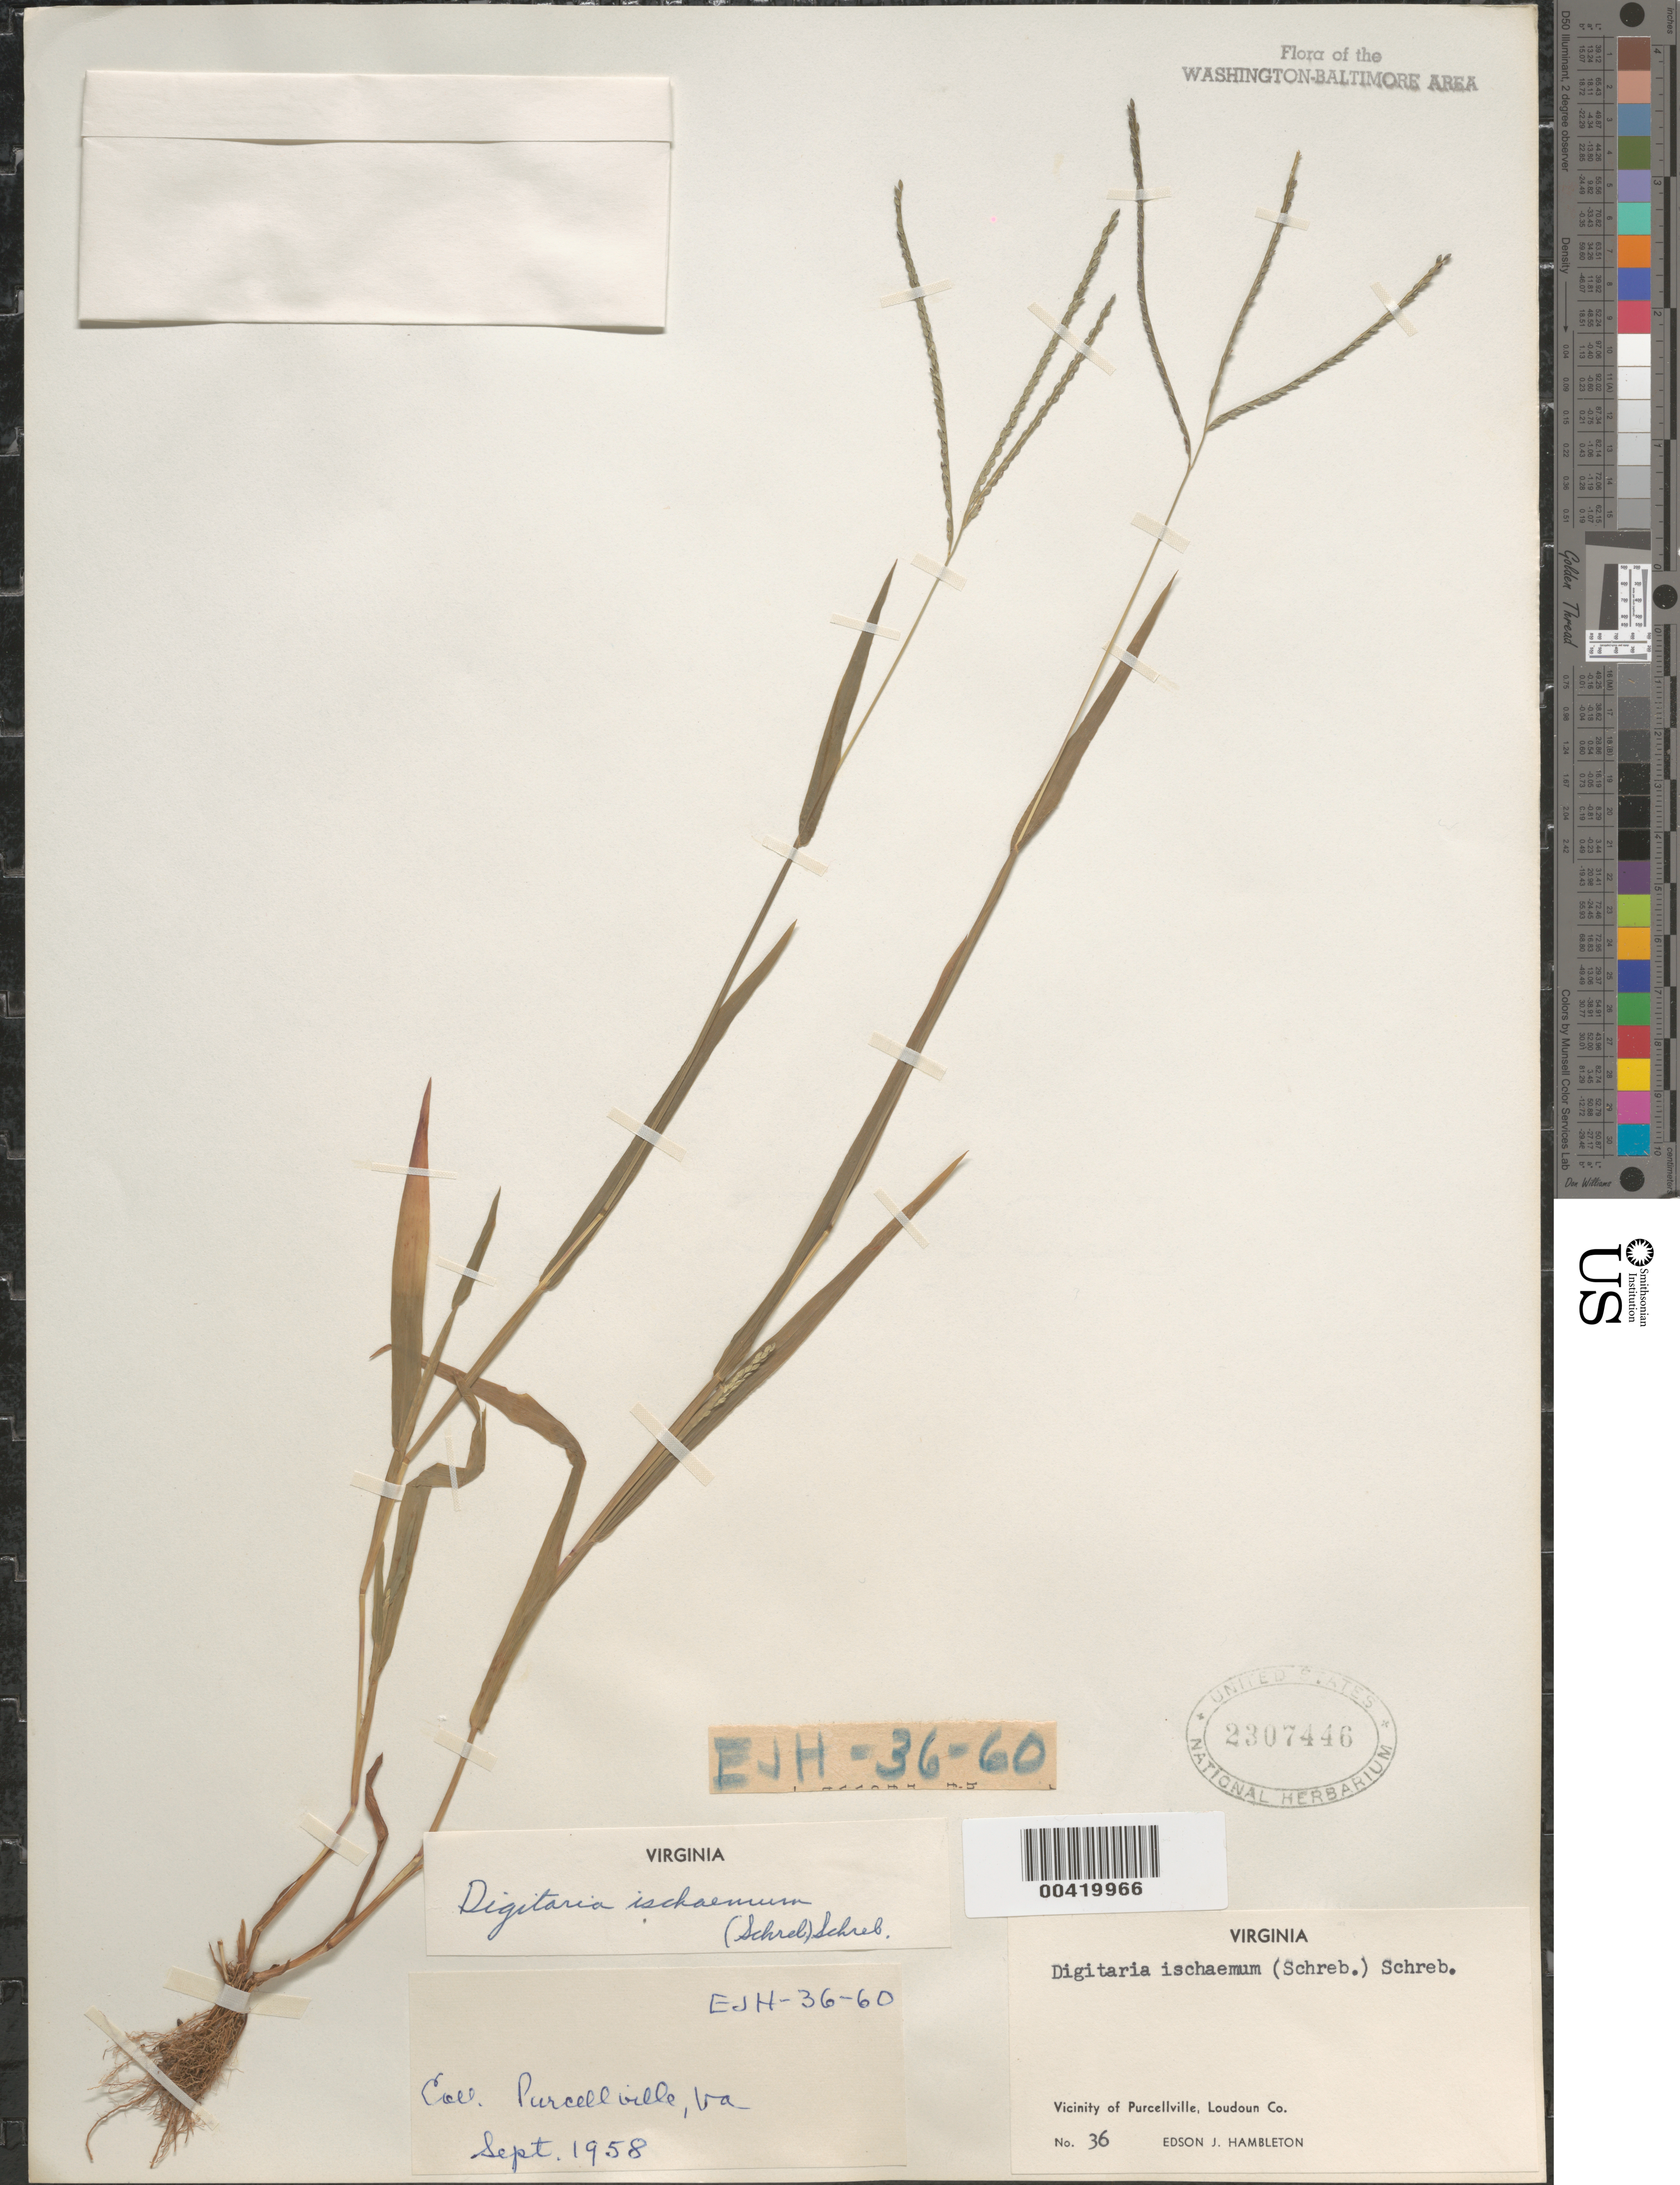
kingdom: Plantae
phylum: Tracheophyta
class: Liliopsida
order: Poales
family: Poaceae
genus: Digitaria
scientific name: Digitaria ischaemum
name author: (Schreber) Schreber ex Muhl.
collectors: E. Hambleton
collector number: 36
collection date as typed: Sep 1958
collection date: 1958-09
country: United States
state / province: Virginia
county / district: Loudoun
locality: Purcellville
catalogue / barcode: US 2307446